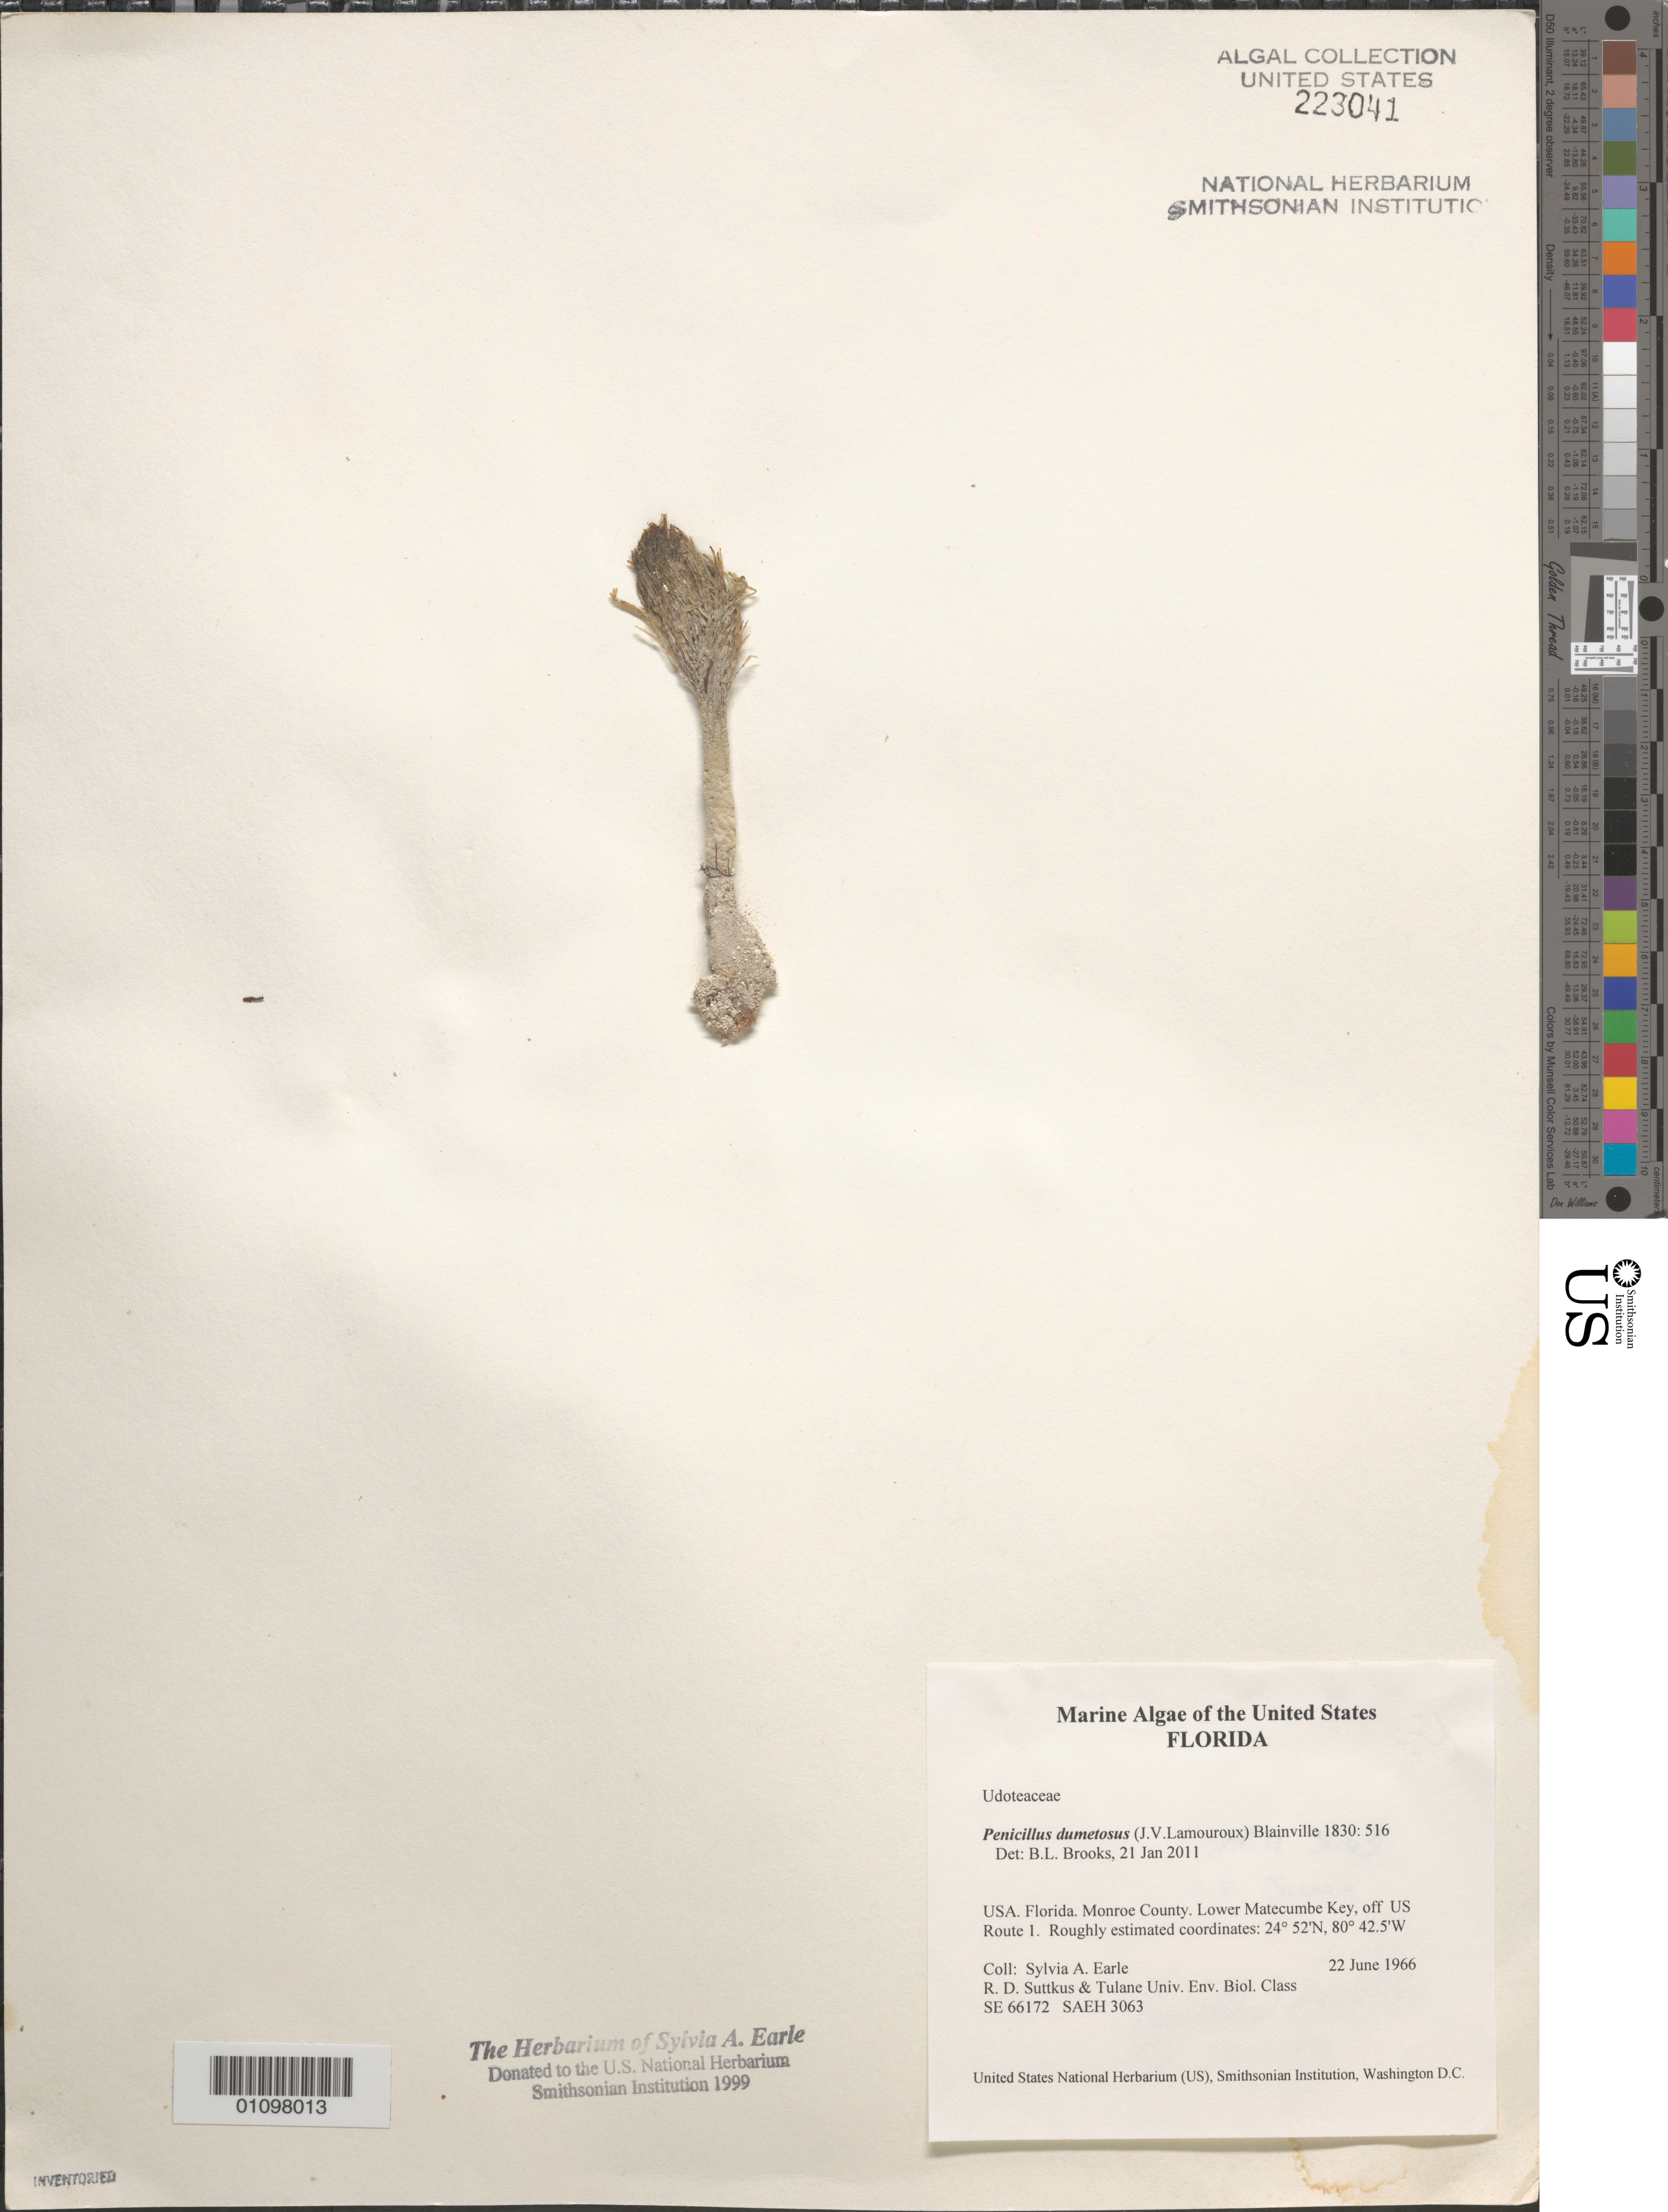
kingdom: Plantae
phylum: Chlorophyta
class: Ulvophyceae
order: Bryopsidales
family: Udoteaceae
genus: Penicillus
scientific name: Penicillus dumetosus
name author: (J.V.Lamouroux) Blainville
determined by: Brooks, B. L., (BOT), Smithsonian Institution - National Museum of Natural History (UNITED STATES)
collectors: S. A. Earle, R. Suttkus & Tulane Univ. Env. Biol. Class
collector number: SE 66172 & SAEH 3063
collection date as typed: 22 Jun 1966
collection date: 1966-06-22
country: United States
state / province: Florida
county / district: Monroe County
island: Lower Matecumbe Key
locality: Off US Route 1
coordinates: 24 52'N, 80 42.5'W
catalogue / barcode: US 223041